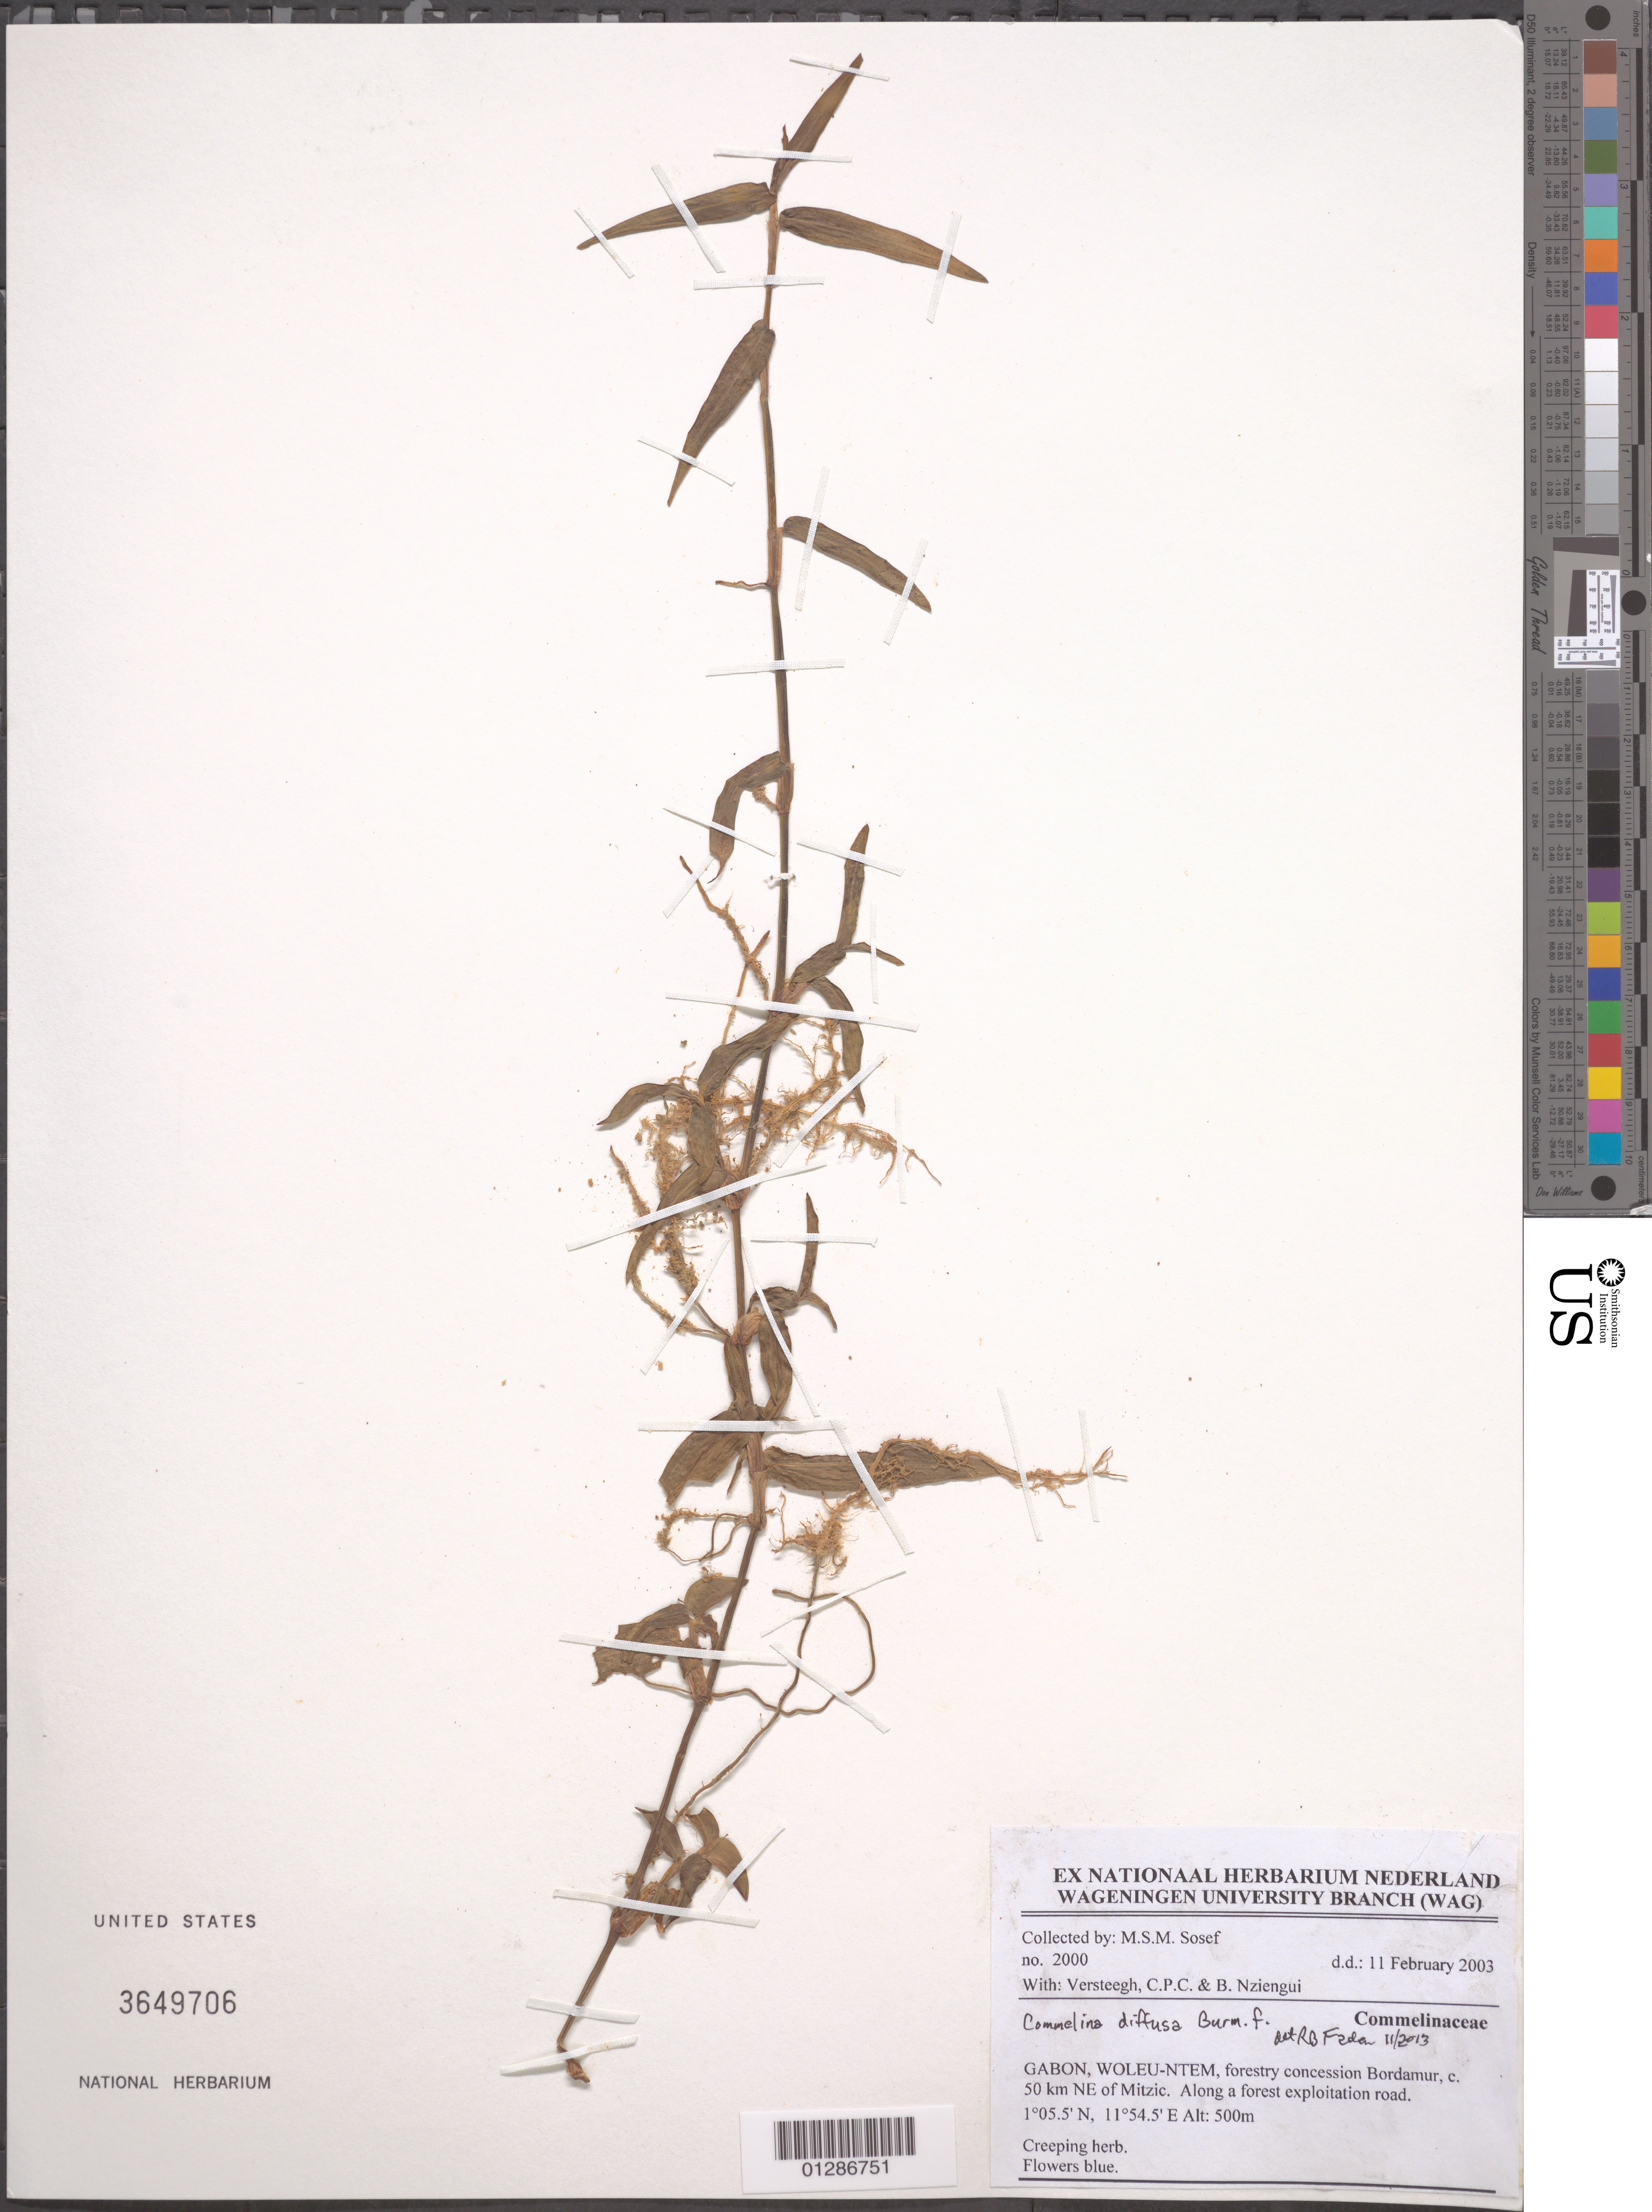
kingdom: Plantae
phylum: Tracheophyta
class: Liliopsida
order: Commelinales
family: Commelinaceae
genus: Commelina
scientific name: Commelina diffusa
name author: Burm. f.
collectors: M. Sosef, C. Versteegh & B. Nziengui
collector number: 2000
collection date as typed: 11 Feb 2003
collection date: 2003-02-11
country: Gabon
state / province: Woleu-Ntem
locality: Forestry concession Bordamur, c. 50 km NE of Mitzic.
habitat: Creeping herb.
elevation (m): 500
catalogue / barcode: US 3649706